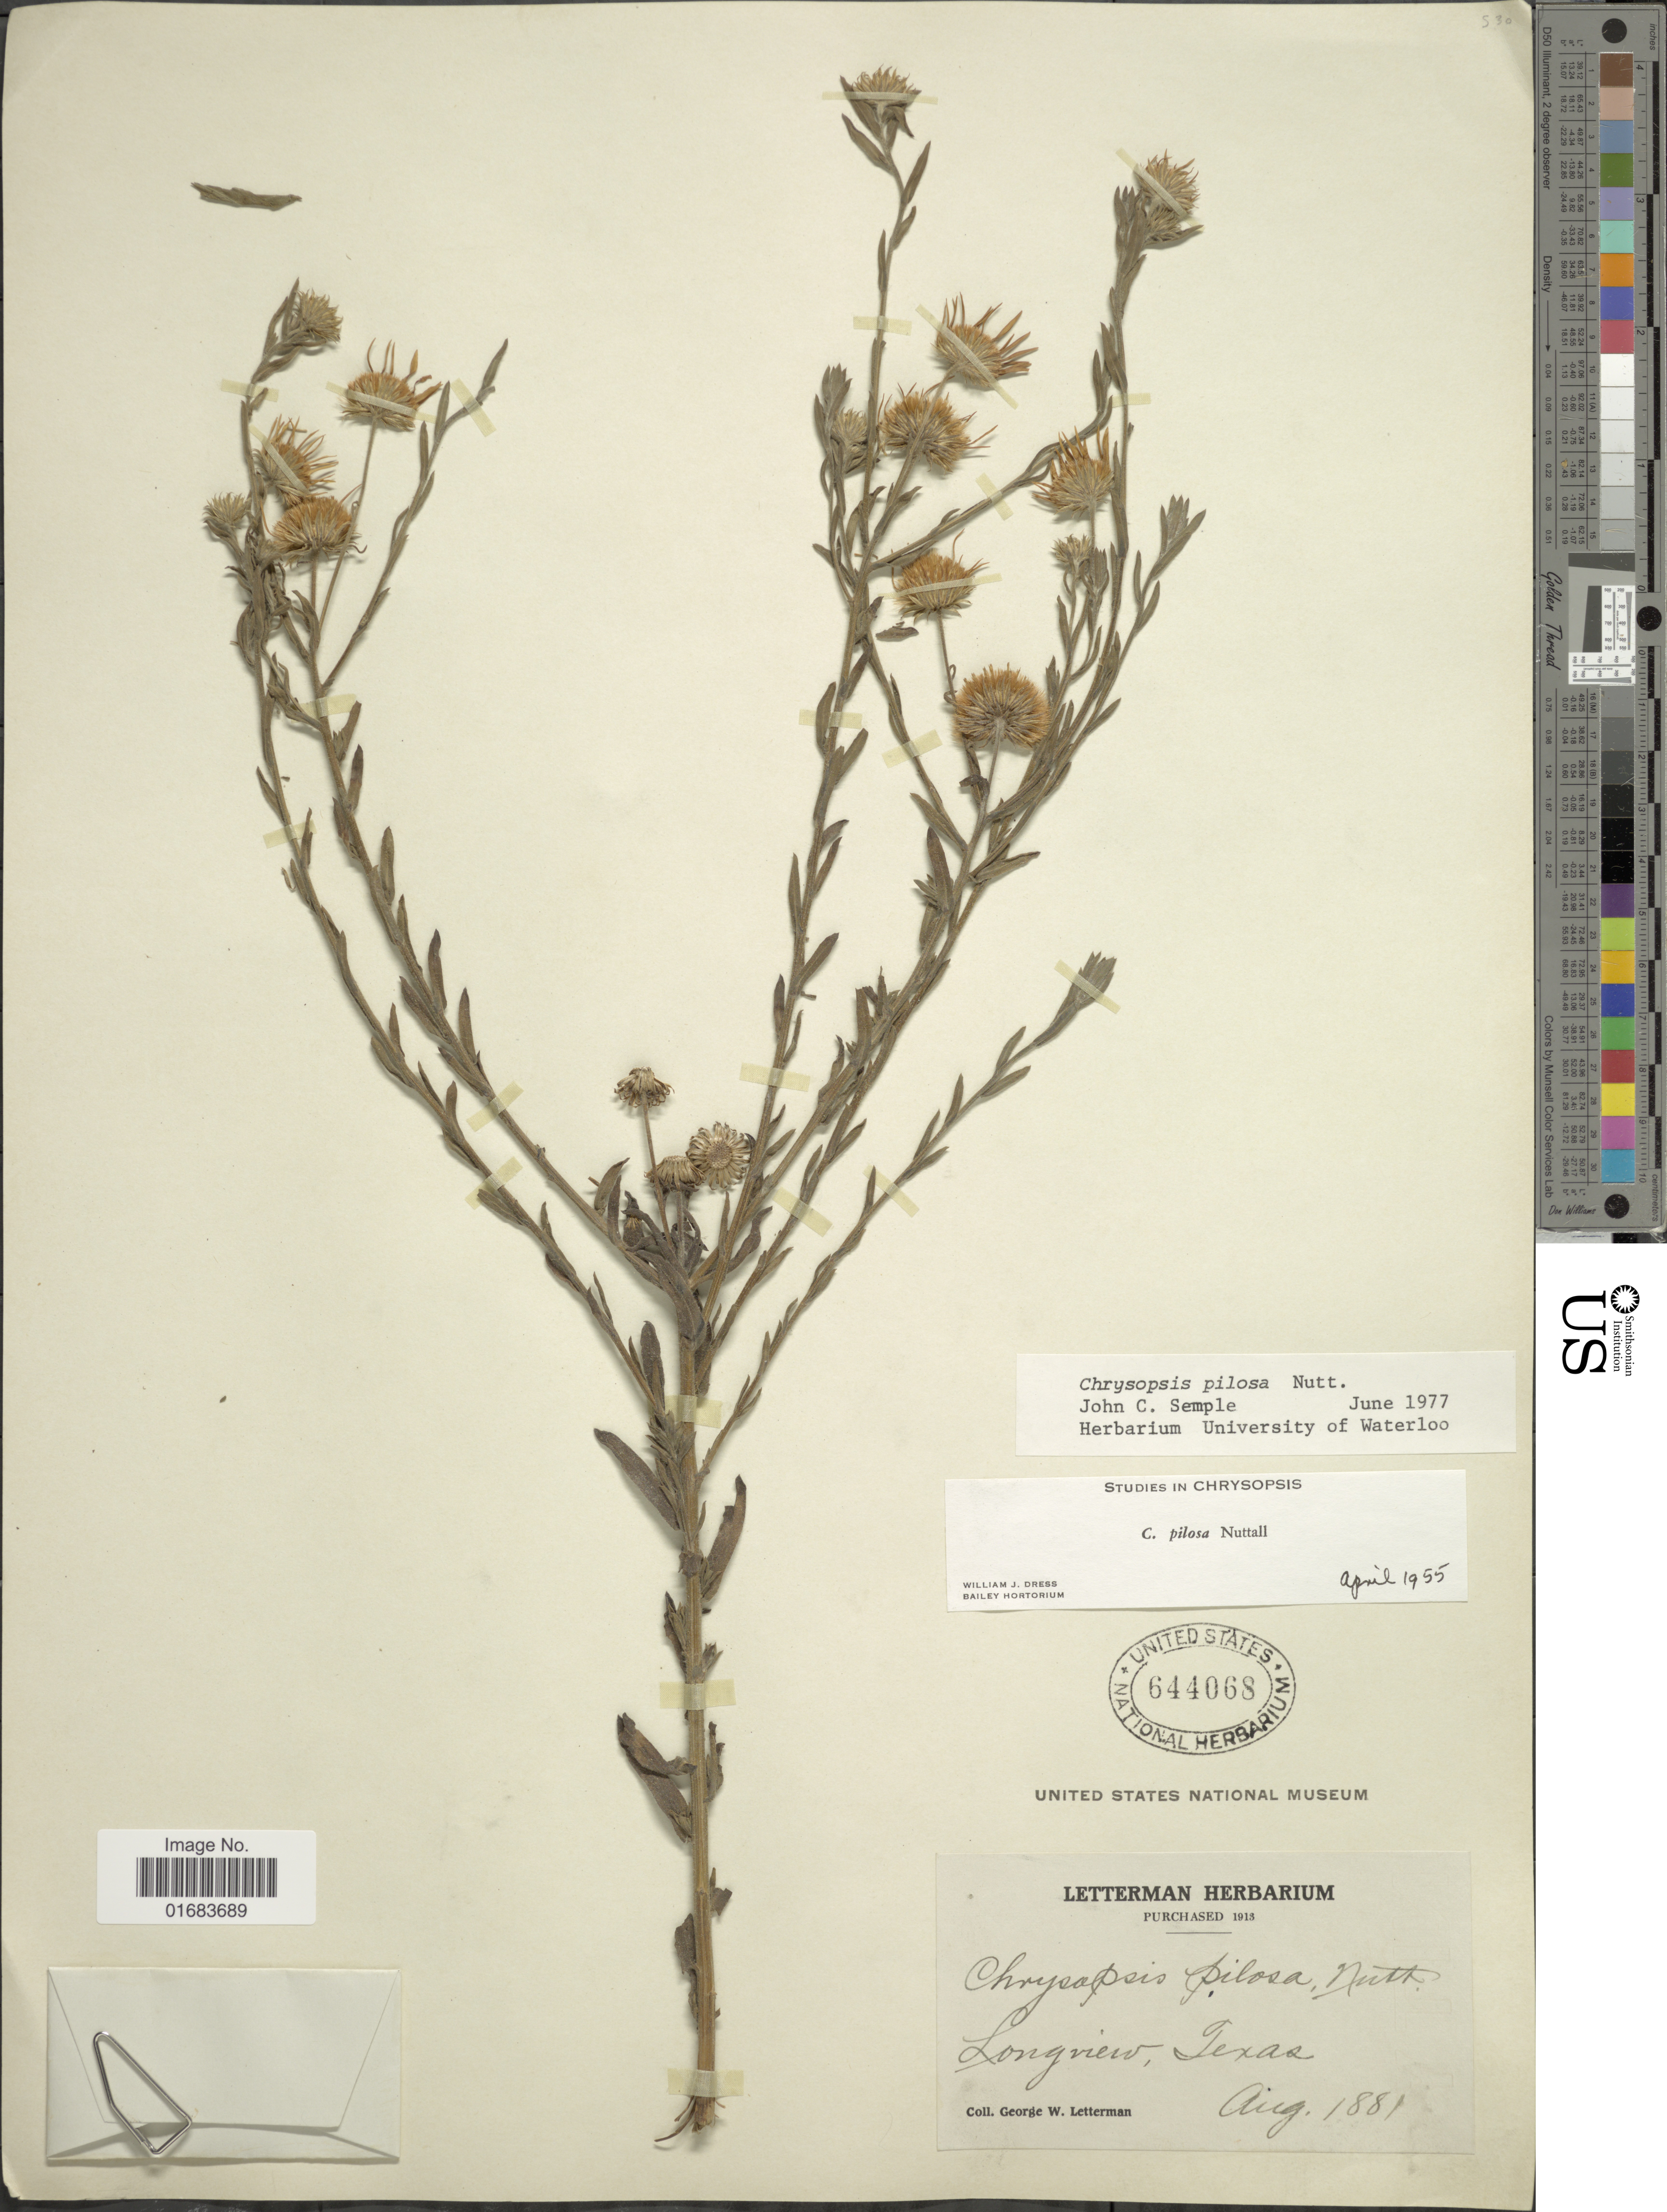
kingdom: Plantae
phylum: Tracheophyta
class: Magnoliopsida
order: Asterales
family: Asteraceae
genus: Chrysopsis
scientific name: Chrysopsis pilosa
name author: Nutt.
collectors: G. W. Letterman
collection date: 1881-08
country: United States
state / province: Texas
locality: Longview.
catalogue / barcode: US 644068